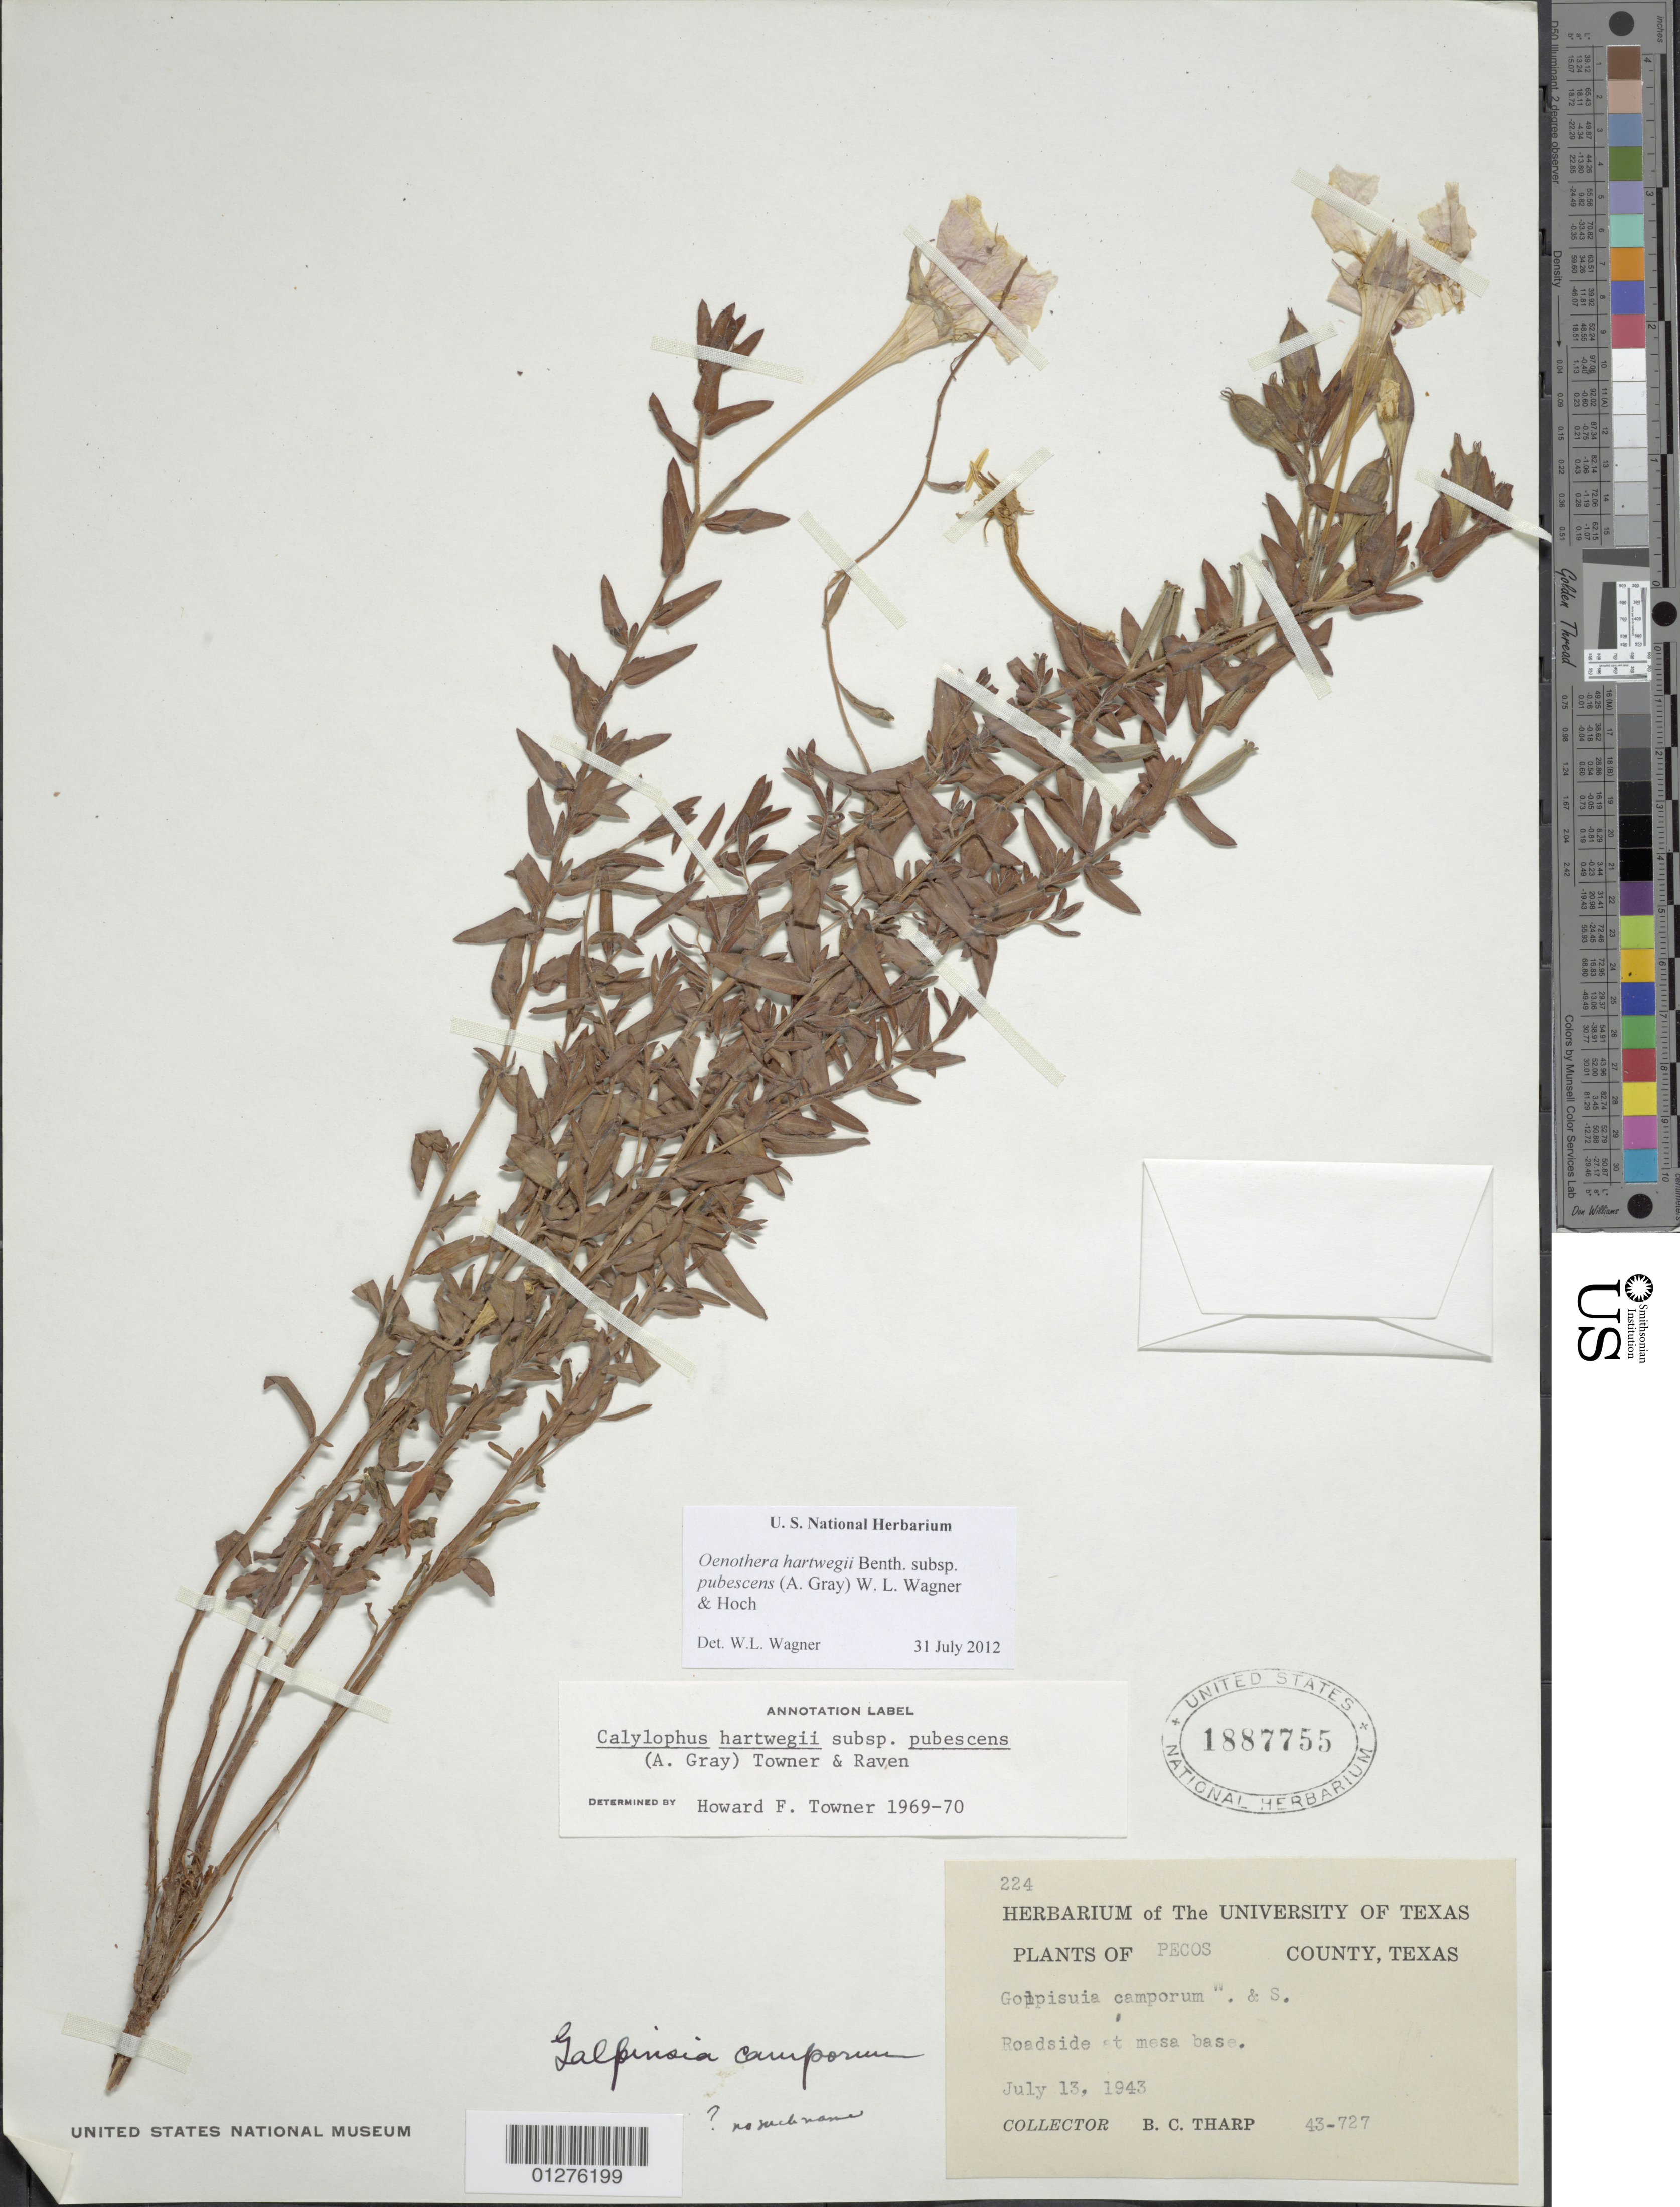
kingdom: Plantae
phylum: Tracheophyta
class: Magnoliopsida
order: Myrtales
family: Onagraceae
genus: Oenothera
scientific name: Oenothera hartwegii subsp. pubescens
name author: (A. Gray) W.L. Wagner & Hoch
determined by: Wagner, W. L., (BOT), Smithsonian Institution - National Museum of Natural History (UNITED STATES)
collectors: B. C. Tharp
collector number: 224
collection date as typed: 13 Jul 1943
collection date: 1943-07-13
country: United States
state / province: Texas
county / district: Pecos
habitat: Roadside at mesa base.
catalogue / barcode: US 1887755